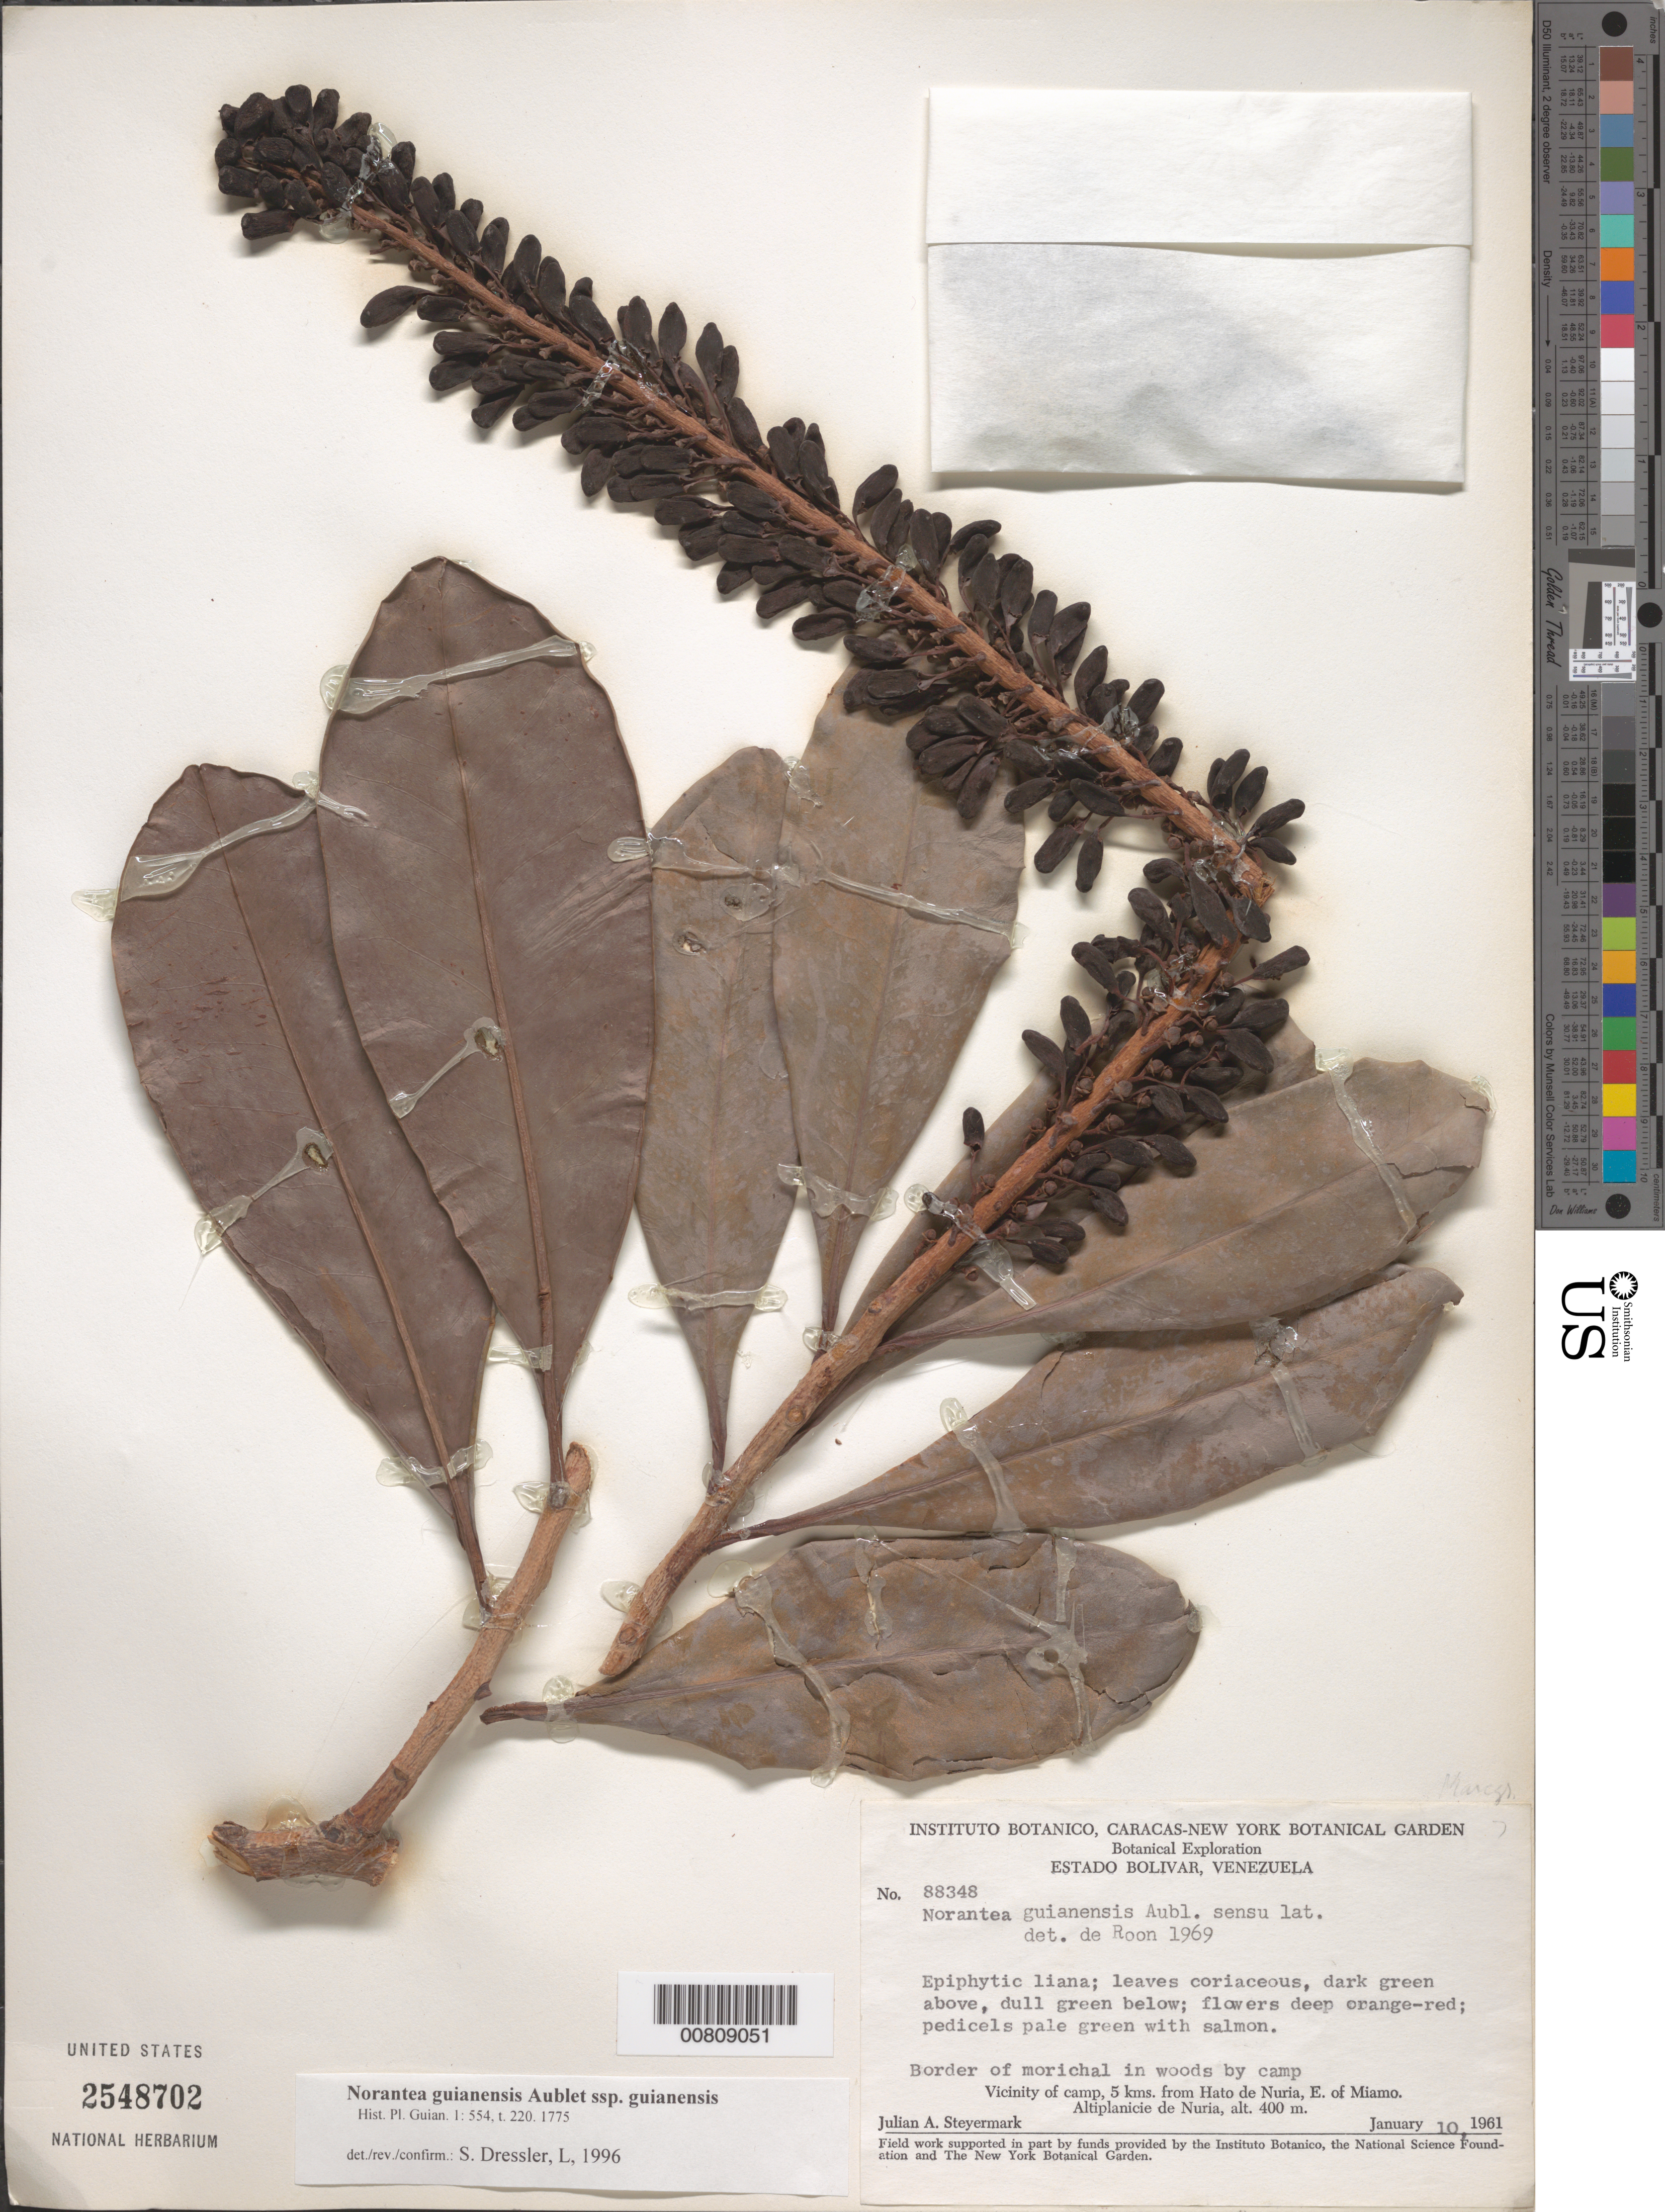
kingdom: Plantae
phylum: Tracheophyta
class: Magnoliopsida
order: Ericales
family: Marcgraviaceae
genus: Norantea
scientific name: Norantea guianensis subsp. guianensis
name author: Aubl.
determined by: Dressler, S., (FR), Forschungsinstitut Und Naturmuseum Senckenberg (GERMANY)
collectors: J. Steyermark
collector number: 88348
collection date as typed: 10-Jan-61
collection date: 1961-01-10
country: Venezuela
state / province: Bolívar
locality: Hato de Nuria, 5 km from; E of Miamo, Altiplanicie de Nuria, vic of camp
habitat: Border of morichal in woods by camp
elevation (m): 400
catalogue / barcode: US 2548702